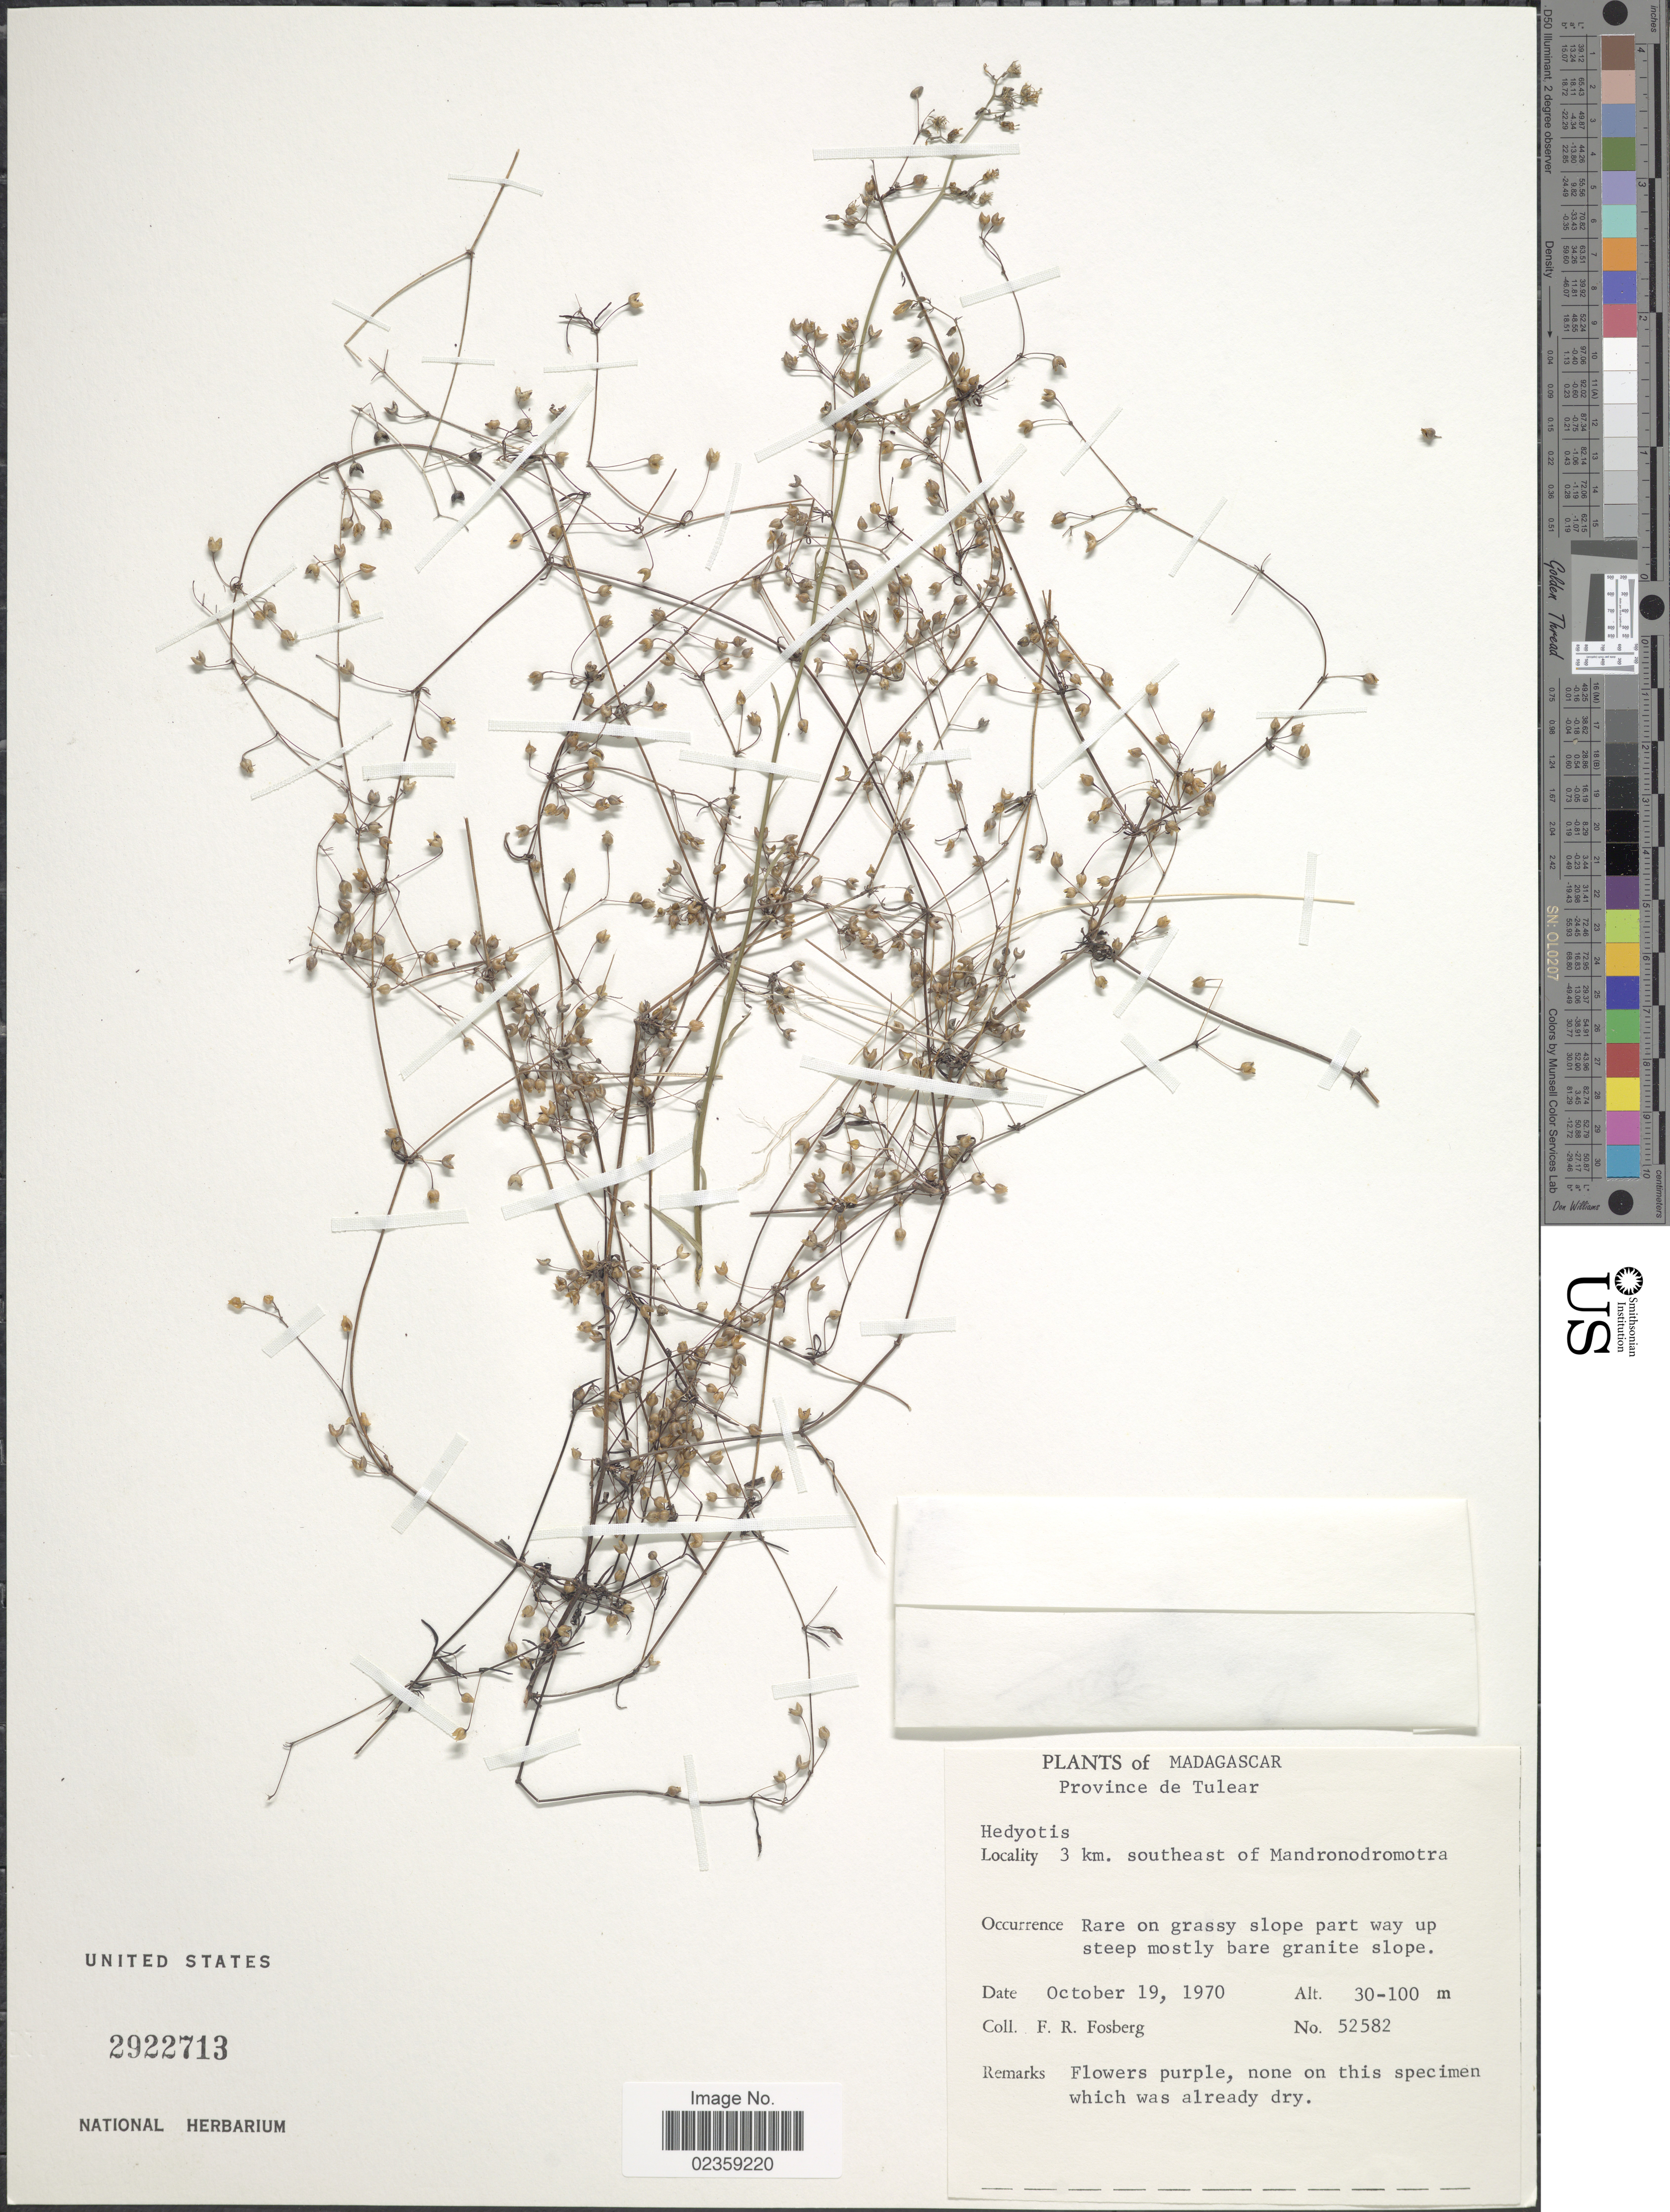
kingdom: Plantae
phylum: Tracheophyta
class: Magnoliopsida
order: Gentianales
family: Rubiaceae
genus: Oldenlandia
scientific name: Oldenlandia sp.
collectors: F. R. Fosberg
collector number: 52582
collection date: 1970-10-19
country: Madagascar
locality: Province de Tulear. 3 km. southeast of Mandronodromotra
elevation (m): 30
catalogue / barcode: US 2922713